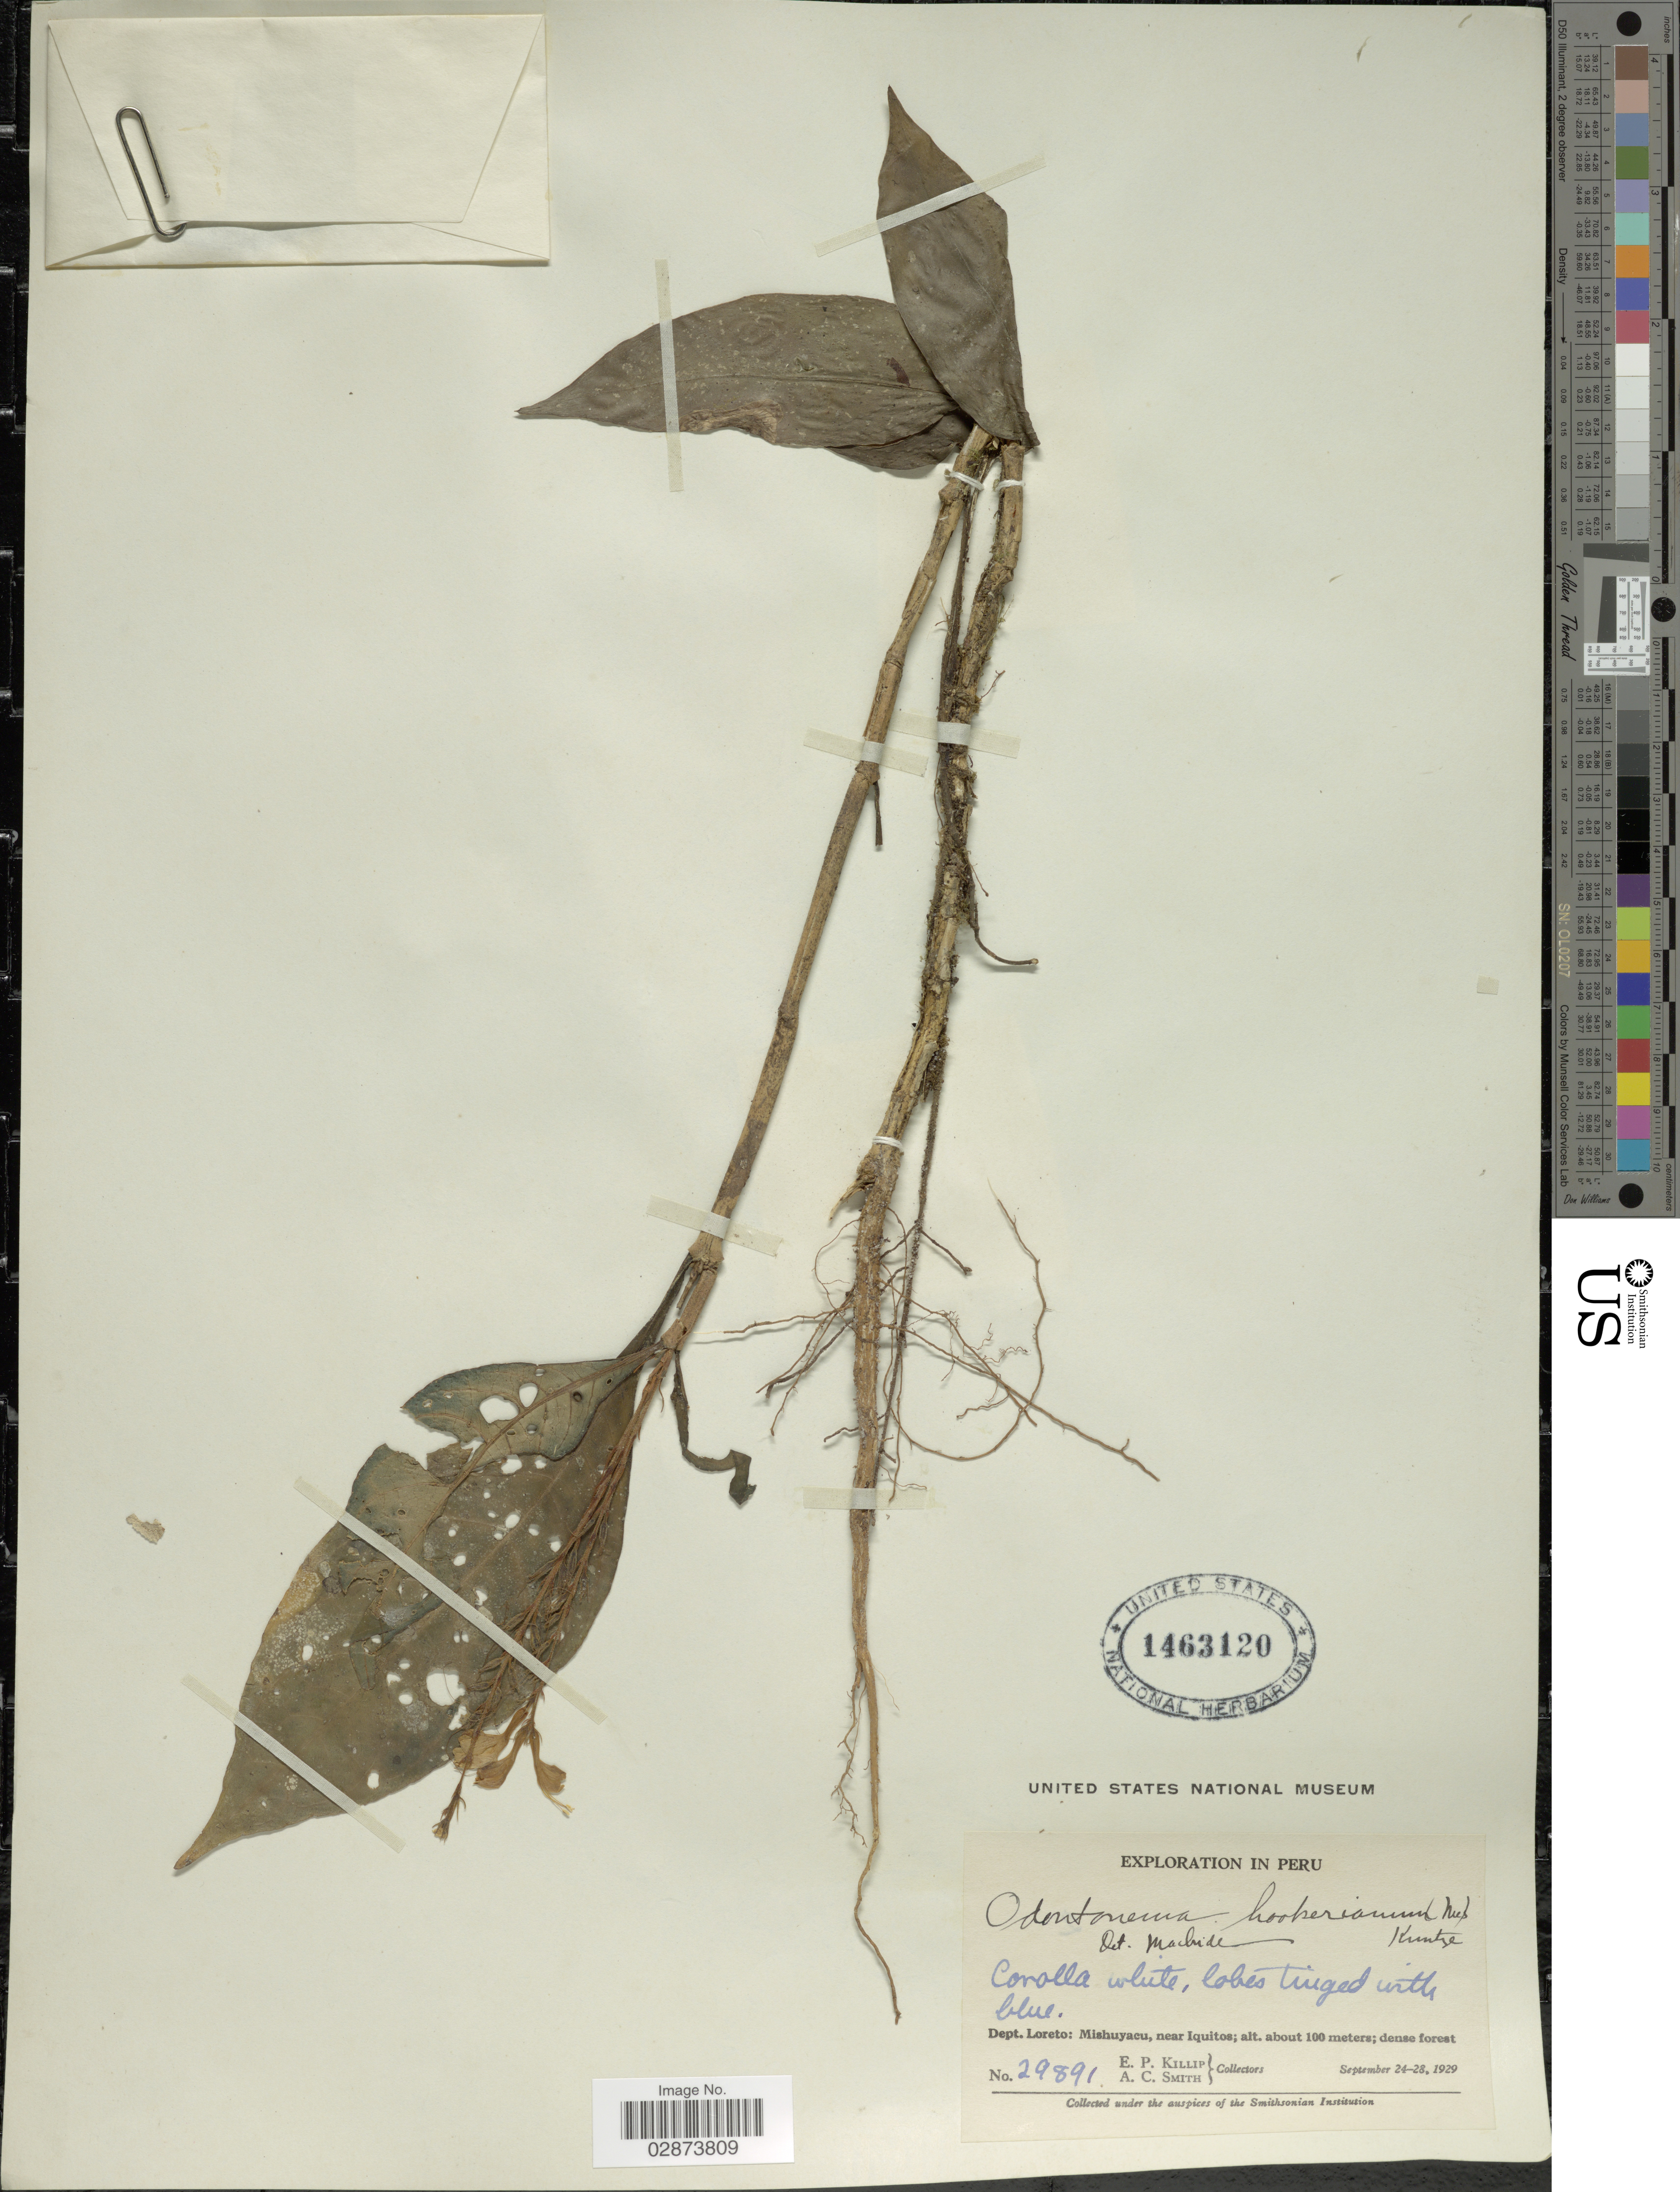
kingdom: Plantae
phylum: Tracheophyta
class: Magnoliopsida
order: Lamiales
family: Acanthaceae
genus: Pulchranthus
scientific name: Pulchranthus adenostachyus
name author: (Lindau) V.M. Baum et al.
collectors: E. P. Killip & A. C. Smith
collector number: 29891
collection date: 1929-09-24/1929-09-28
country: Peru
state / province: Loreto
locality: Dept. Loreto: Mishuyacu, near Iquitos.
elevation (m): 100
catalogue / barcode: US 1463120